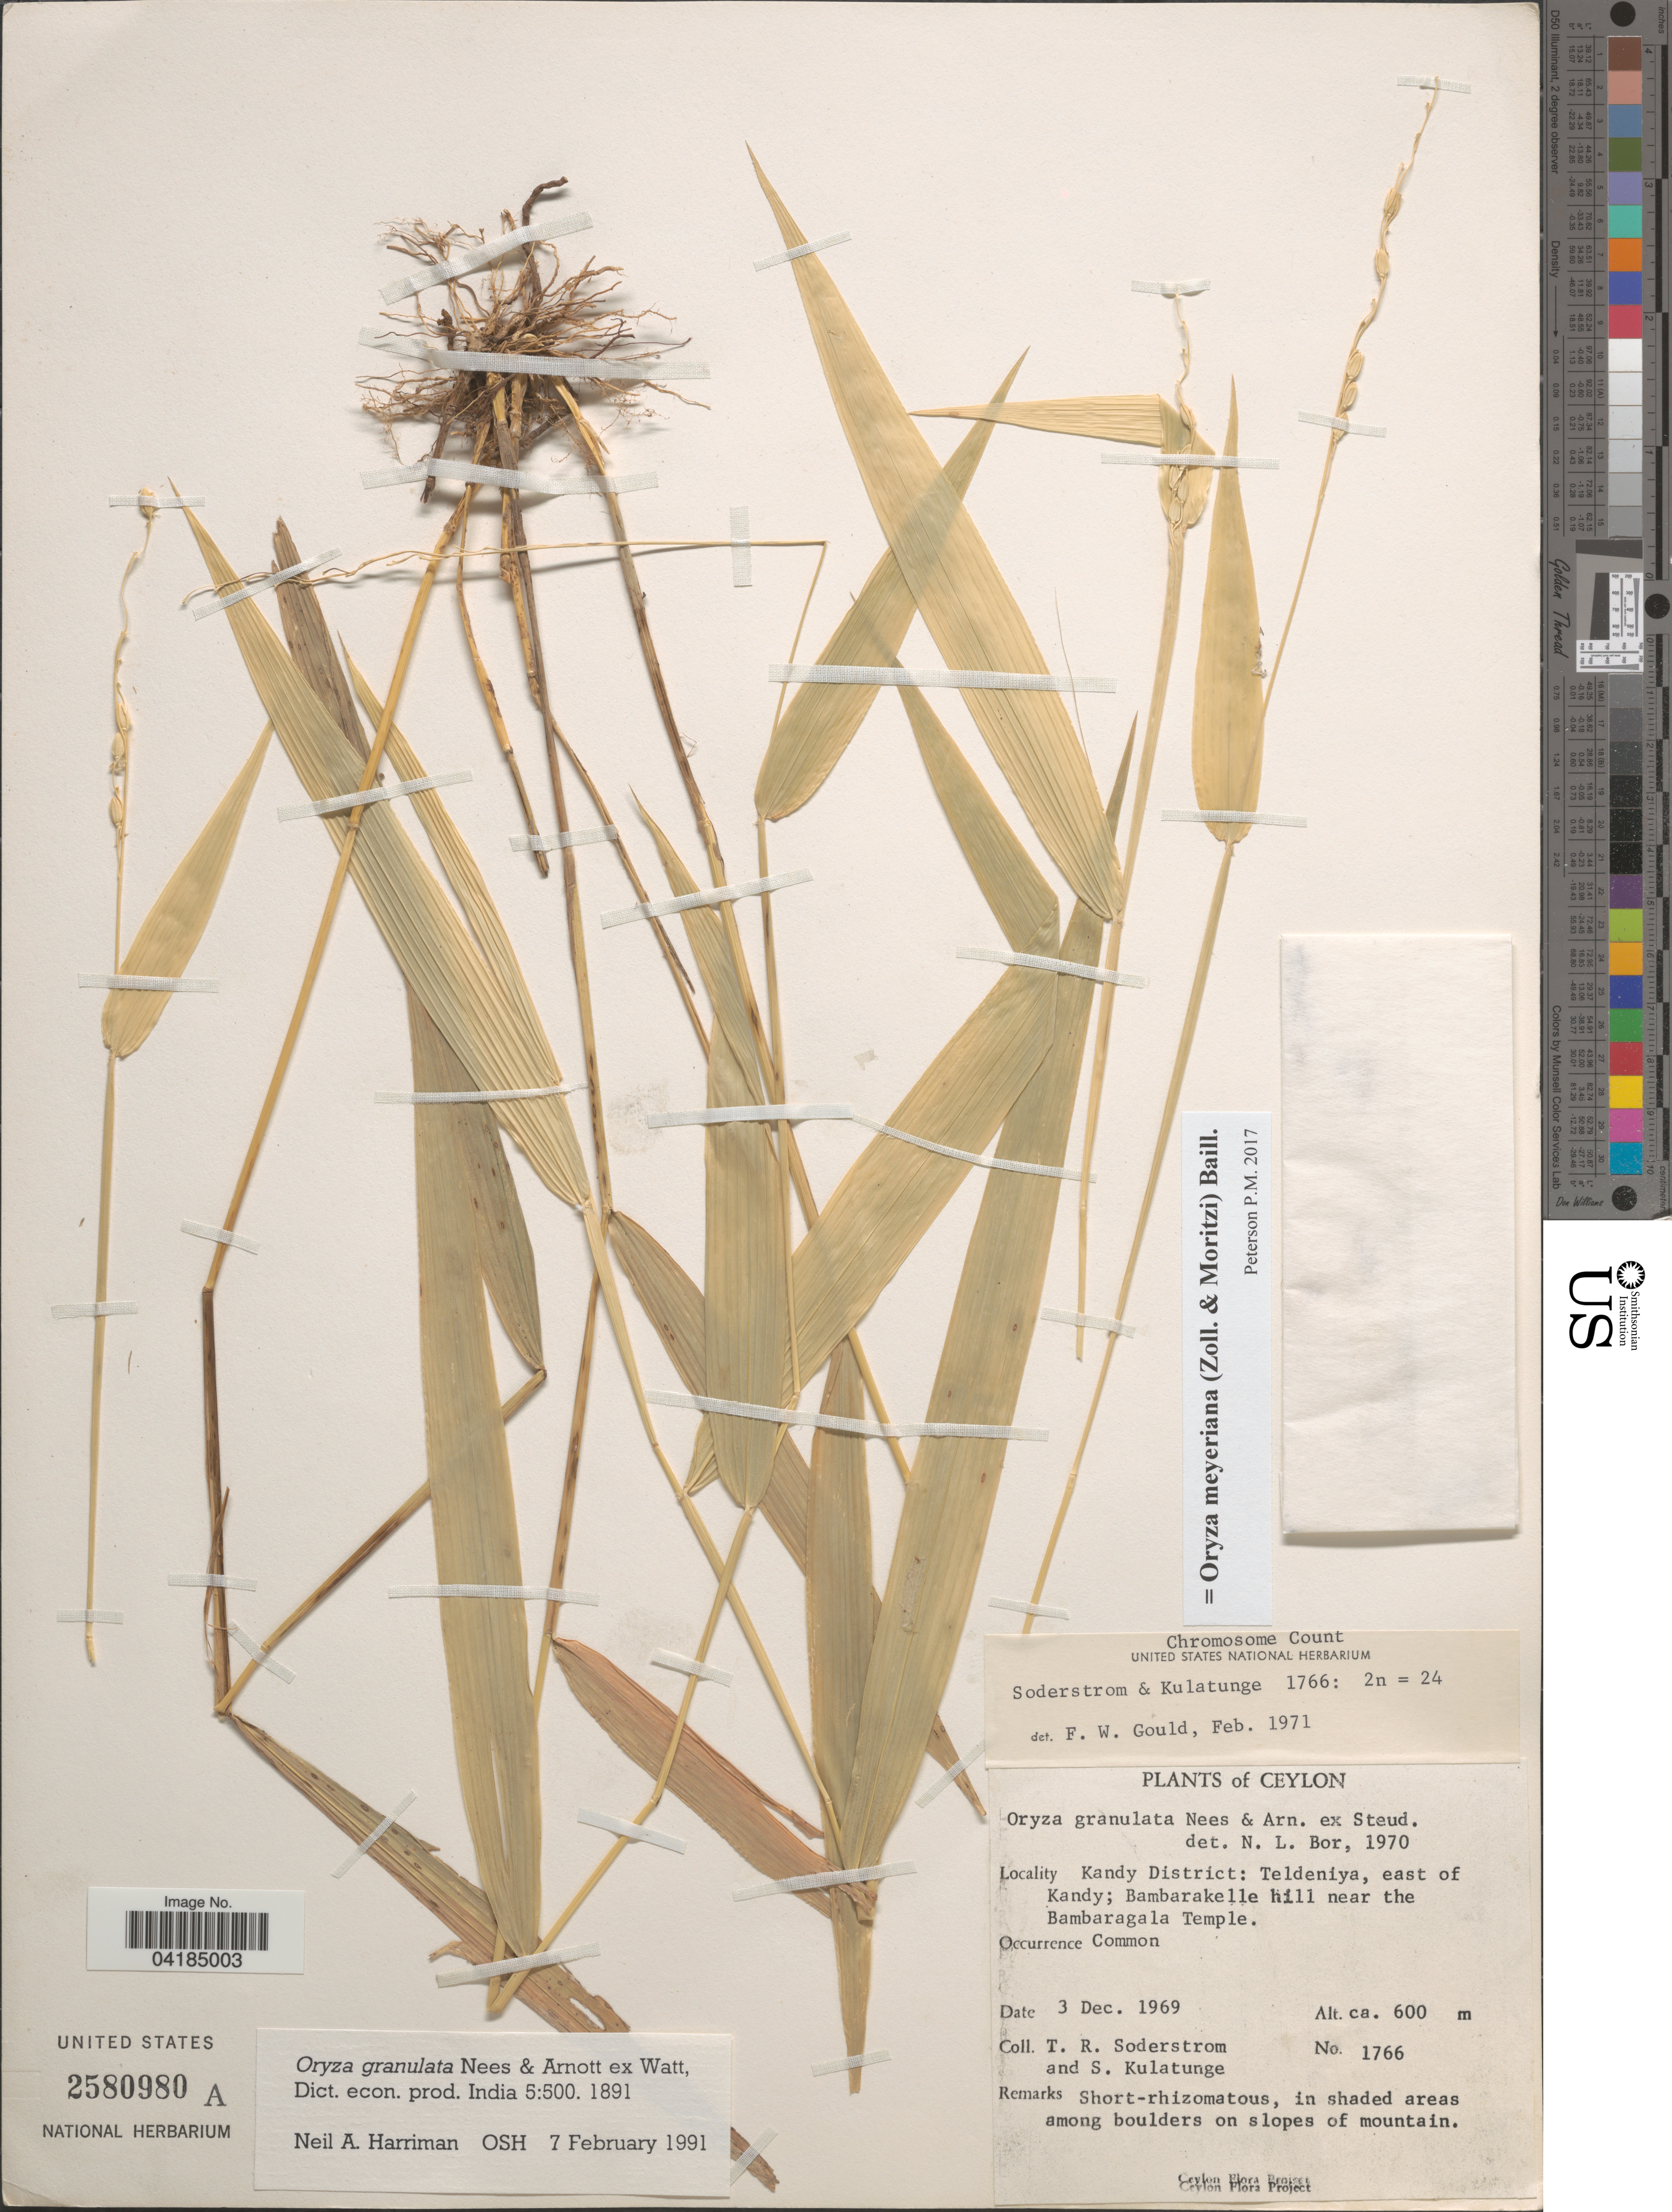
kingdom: Plantae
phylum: Tracheophyta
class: Liliopsida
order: Poales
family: Poaceae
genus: Oryza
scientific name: Oryza meyeriana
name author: (Zoll. & Mor.) Baill.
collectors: T. R. Soderstrom & S. Kulatunge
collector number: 1766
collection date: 1969-12-03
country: Sri Lanka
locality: Ceylon. Kandy District: Teldeniya, east of Kandy; Bambarakelle hill near the Bambaragala Temple.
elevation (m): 600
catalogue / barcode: US 2580980A